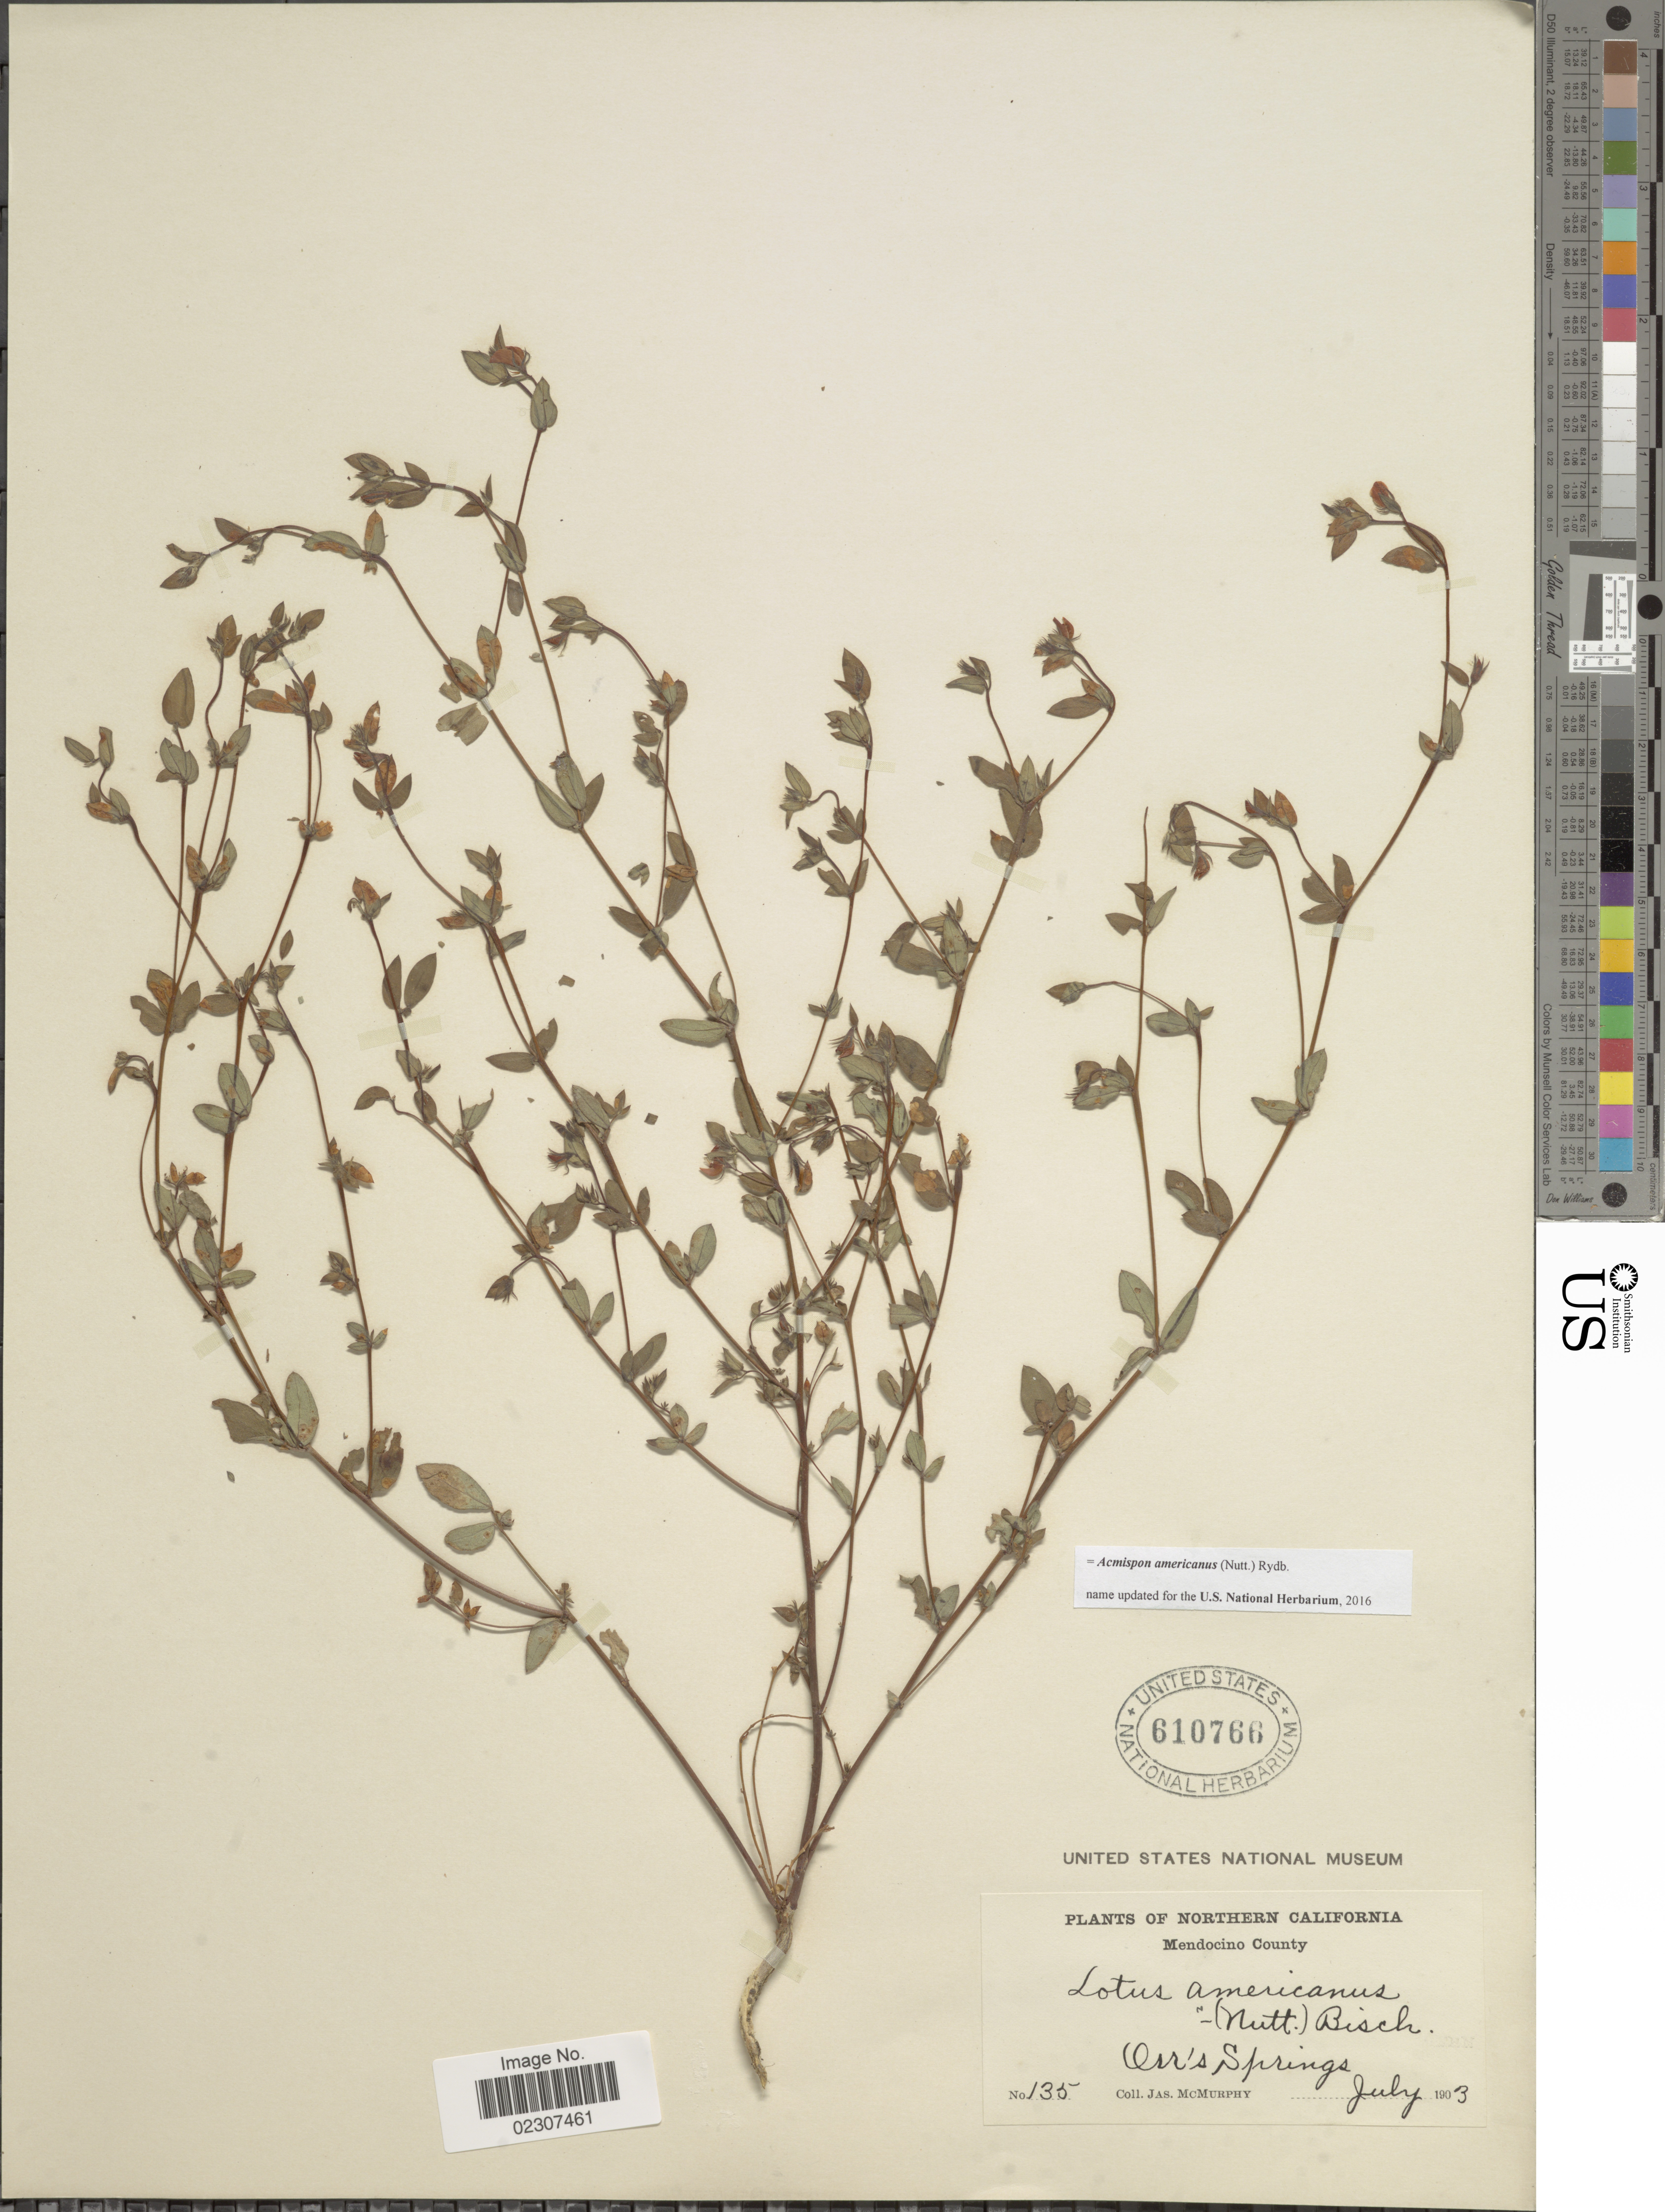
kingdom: Plantae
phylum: Tracheophyta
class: Magnoliopsida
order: Fabales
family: Fabaceae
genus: Acmispon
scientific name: Acmispon americanus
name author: (Nutt.) Rydb.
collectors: J. McMurphy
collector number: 135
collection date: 1903-07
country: United States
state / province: California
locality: Northern California. Orr's Springs.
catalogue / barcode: US 610766